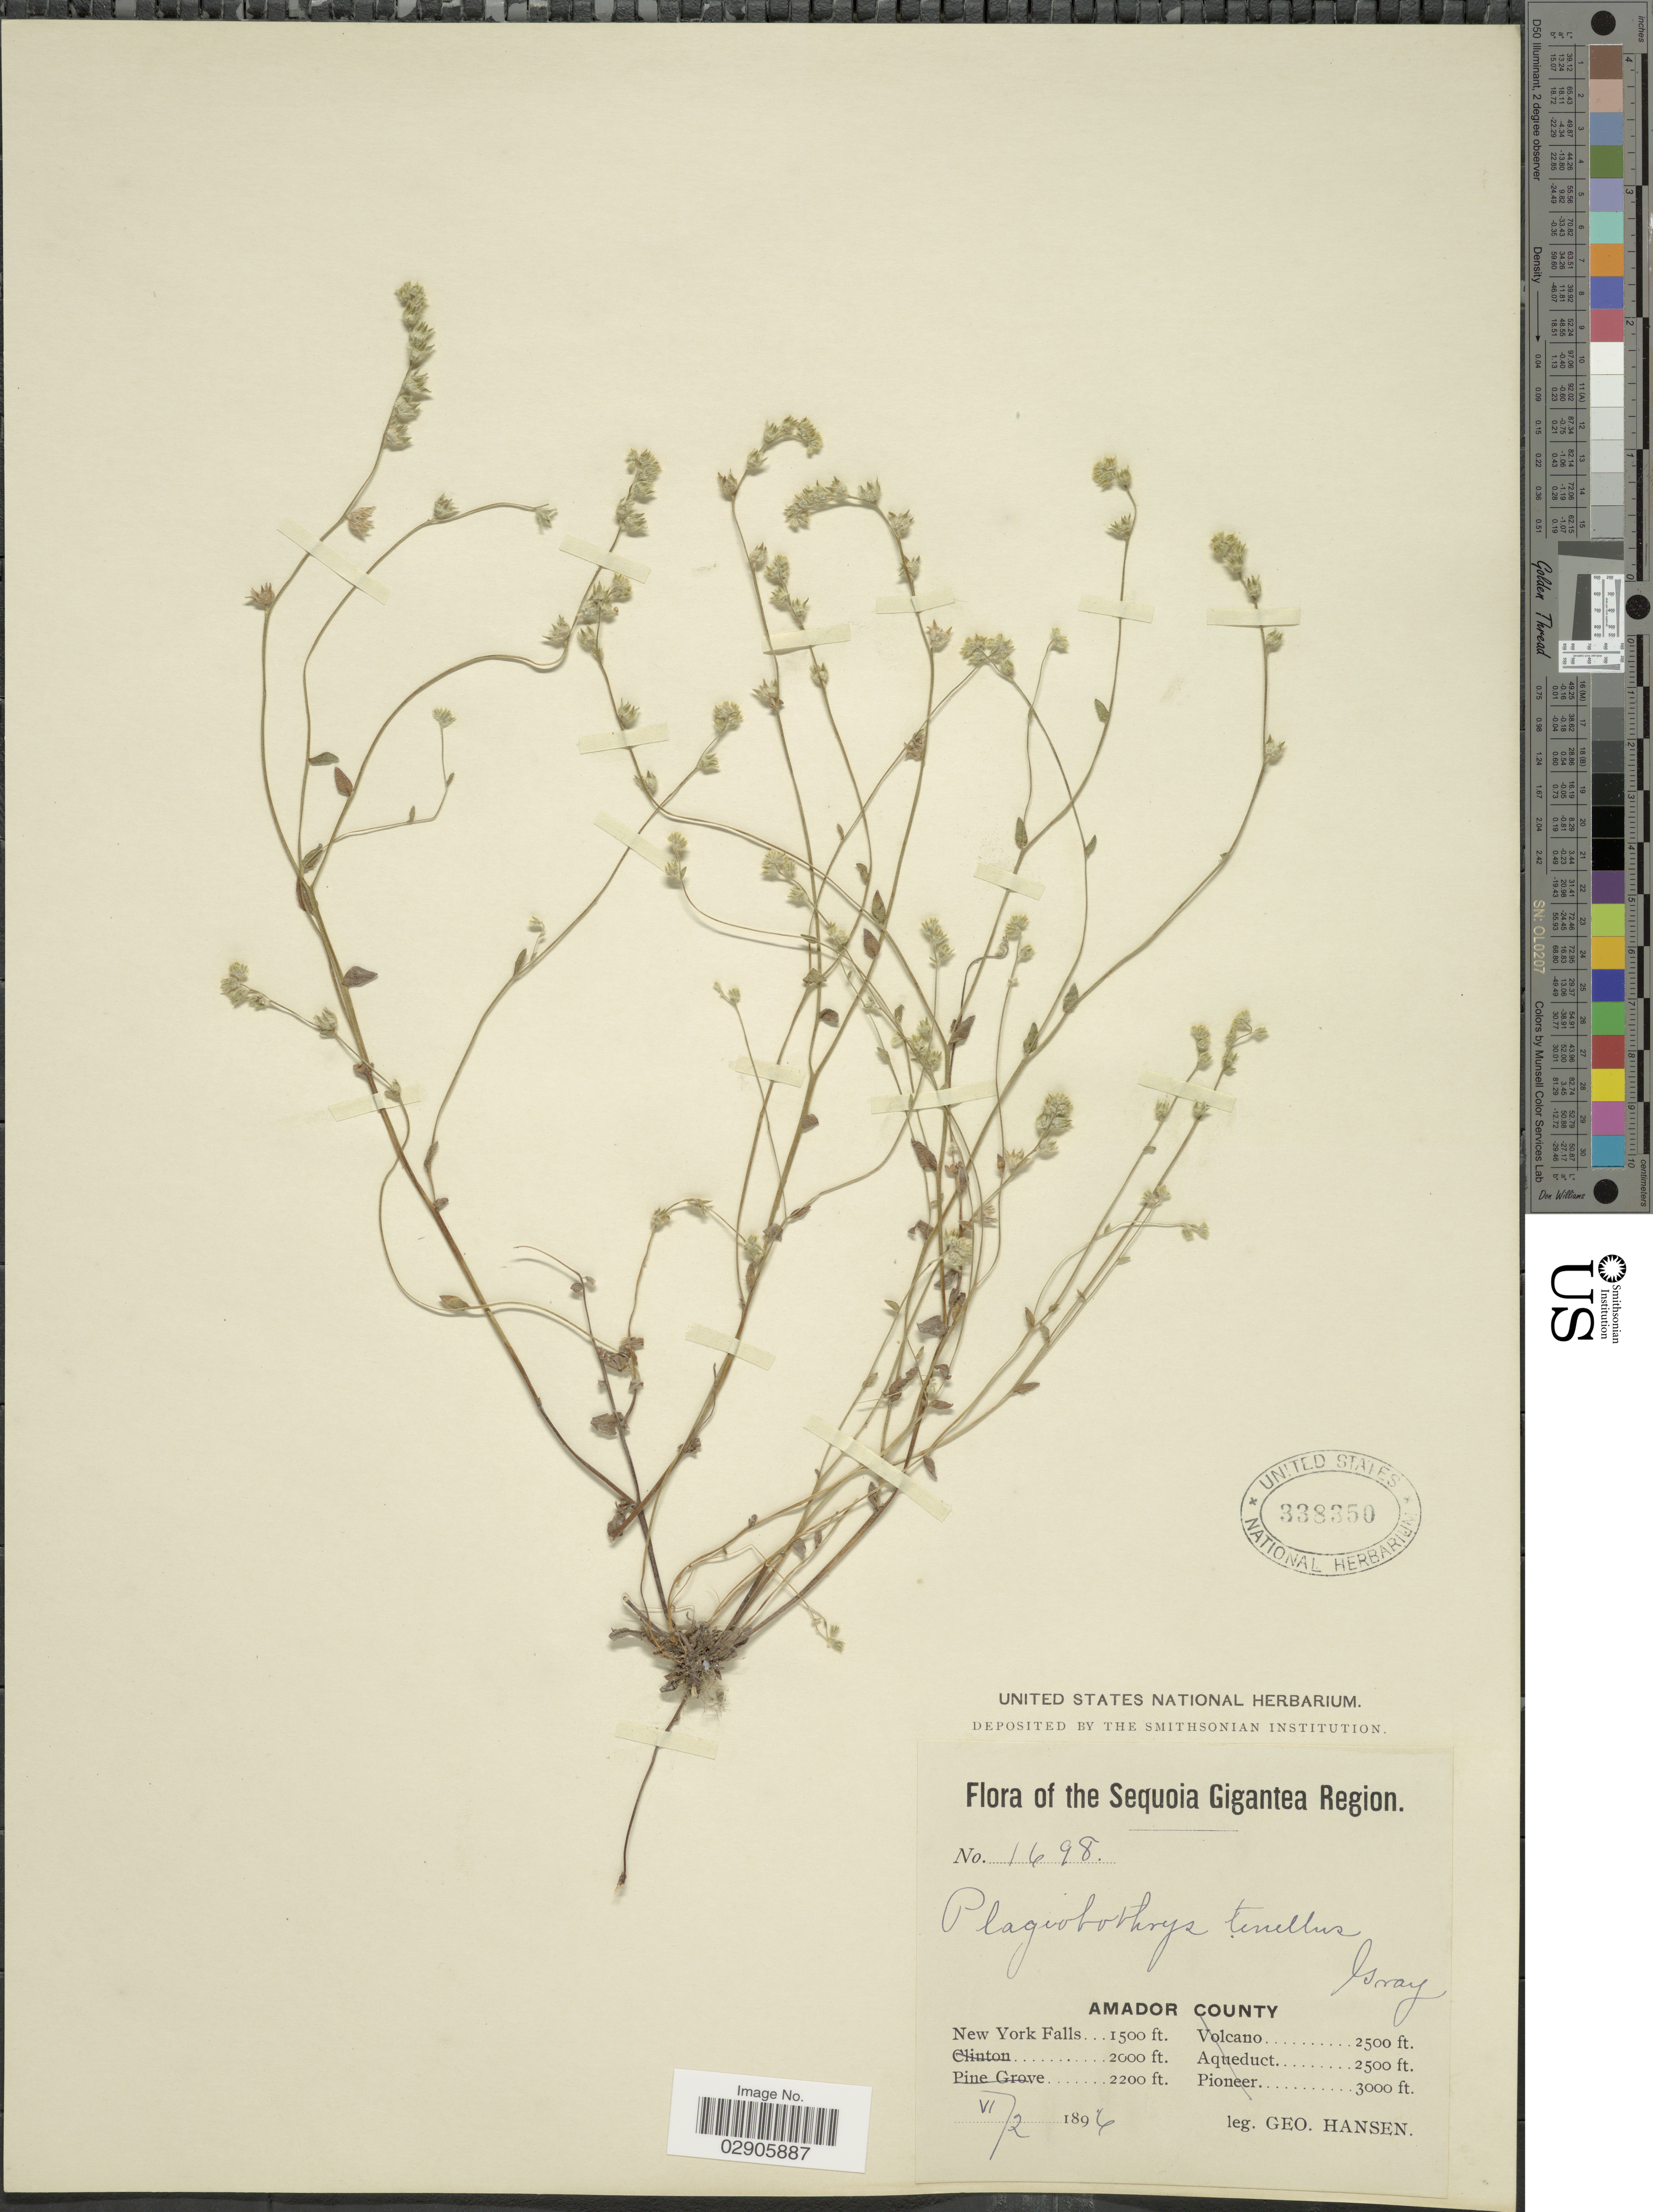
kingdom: Plantae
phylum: Tracheophyta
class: Magnoliopsida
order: Boraginales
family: Boraginaceae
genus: Plagiobothrys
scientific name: Plagiobothrys tenellus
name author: (Nutt.) A. Gray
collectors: G. Hansen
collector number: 1698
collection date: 1894-06-02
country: United States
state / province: California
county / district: Amador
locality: The Sequoia Gigantea Region. Amador County. New York Falls.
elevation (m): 457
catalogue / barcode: US 338350